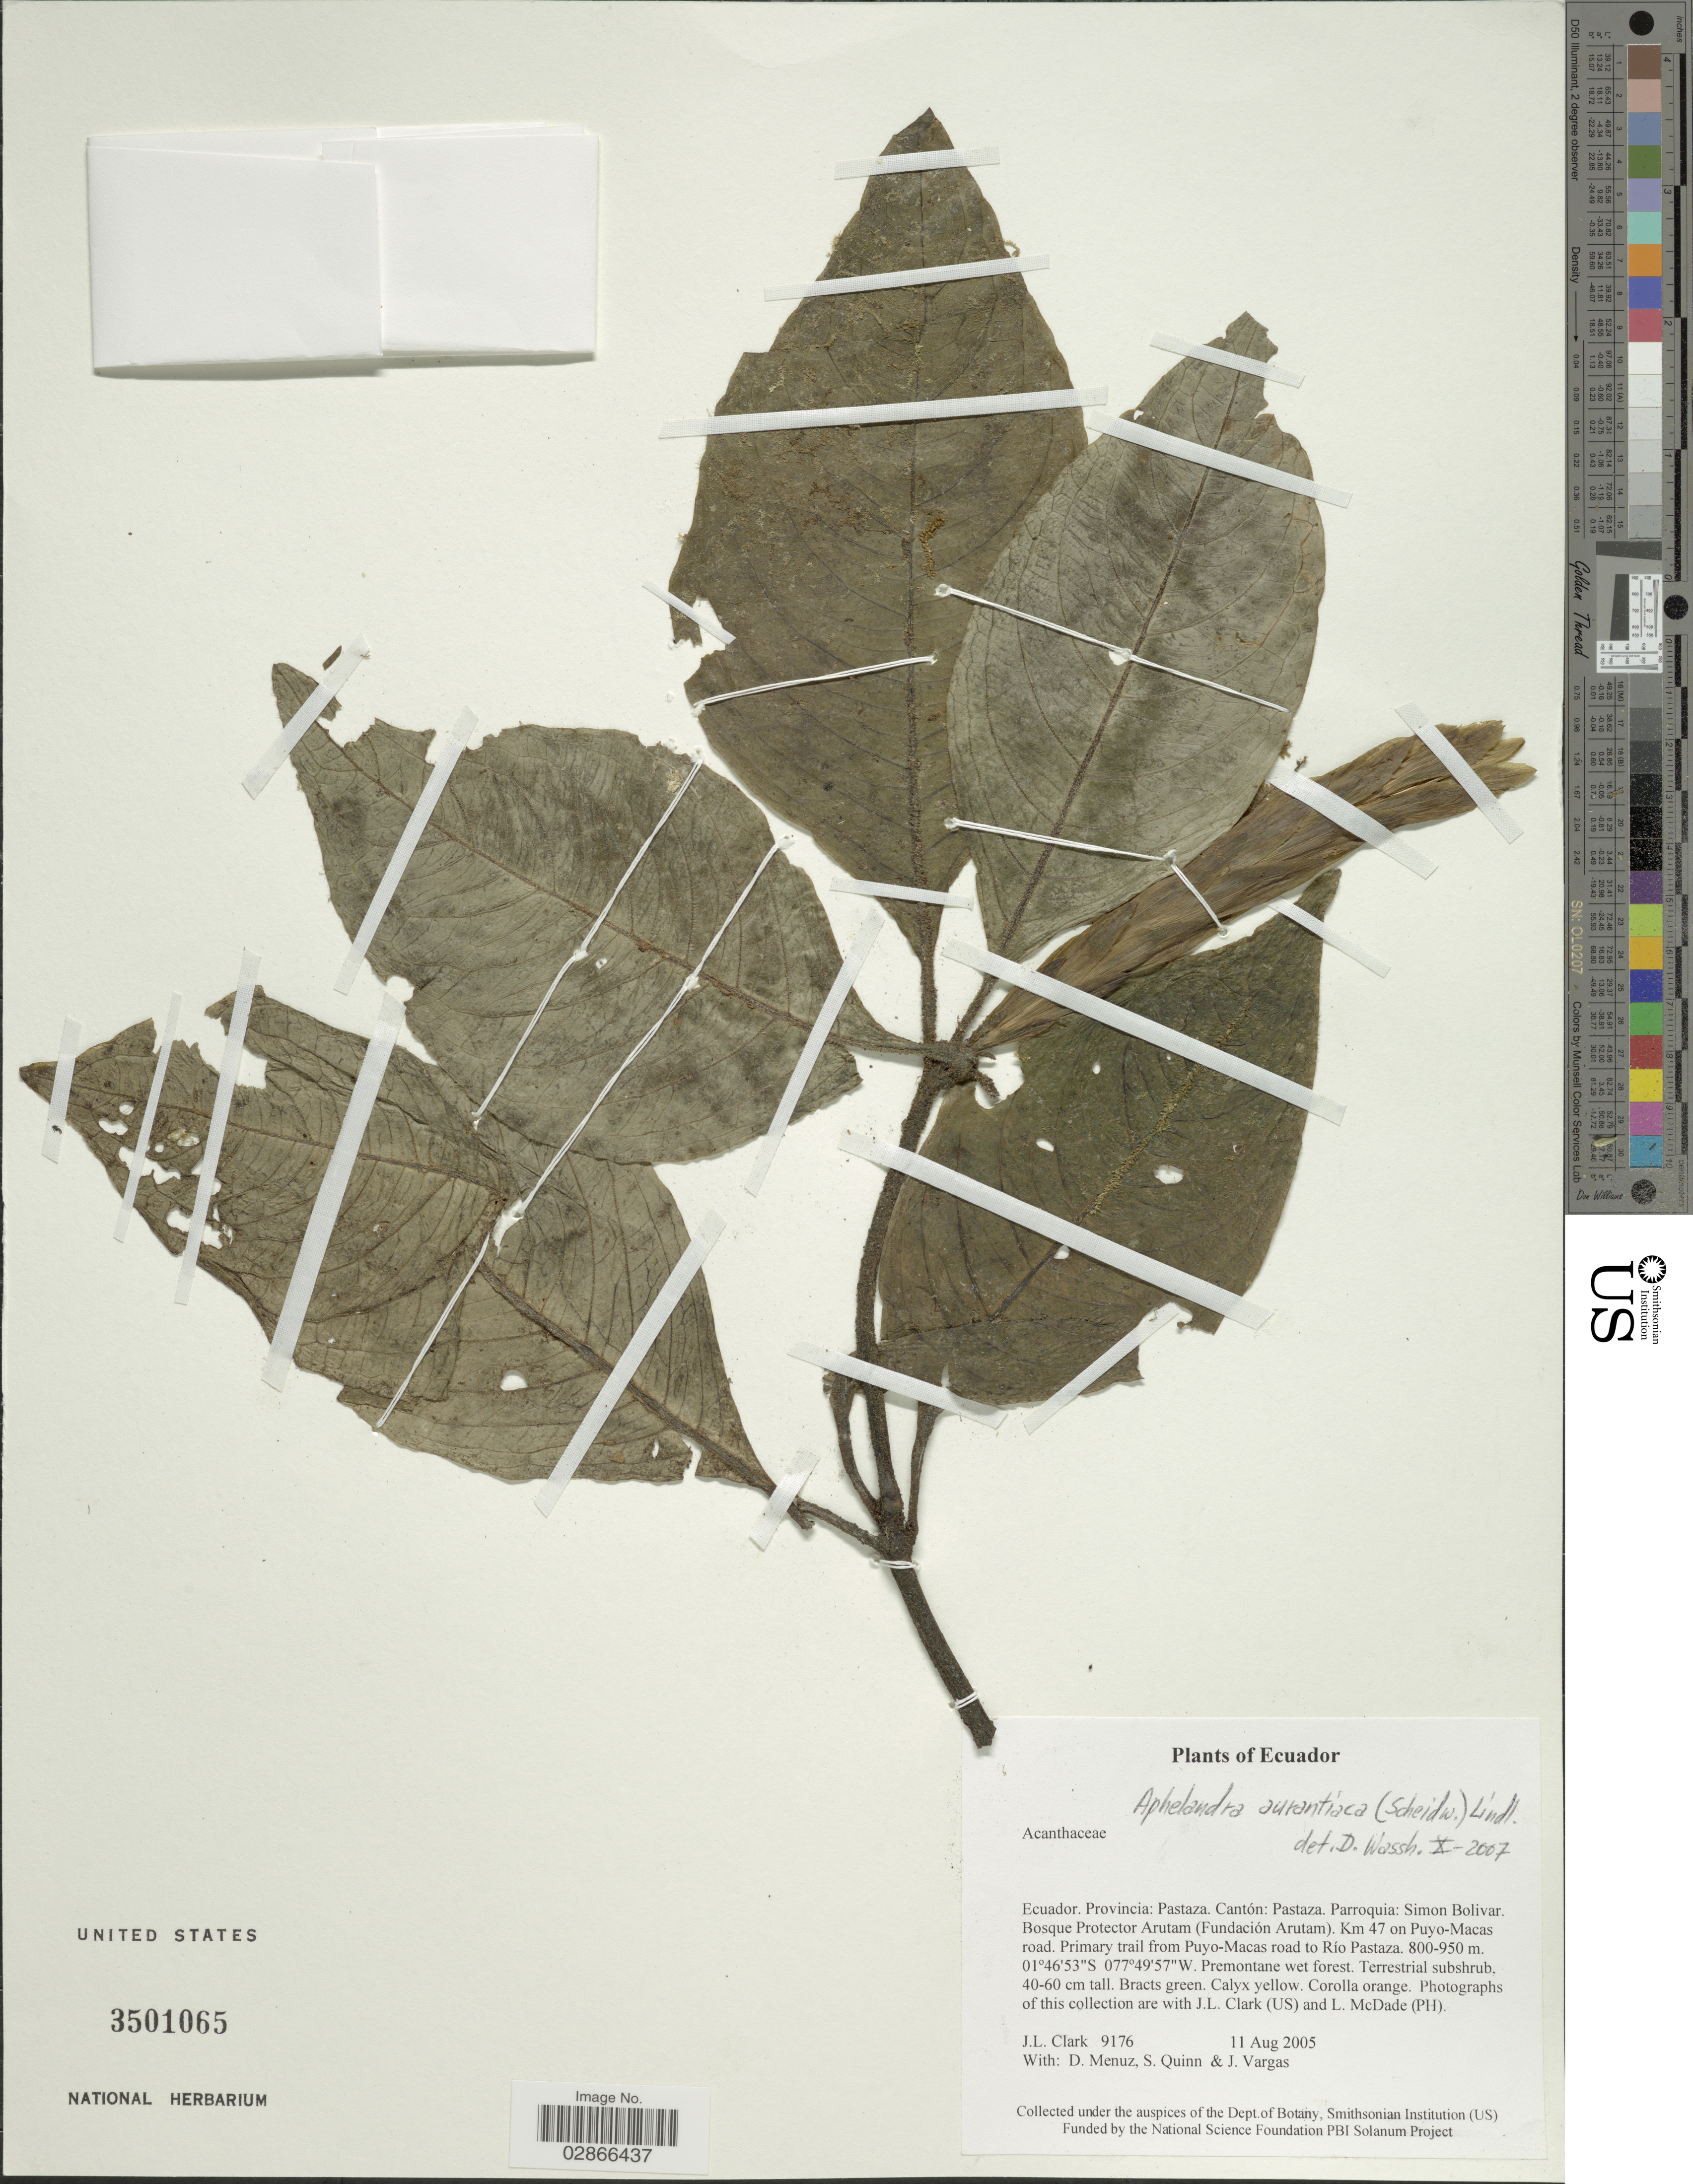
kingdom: Plantae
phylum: Tracheophyta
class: Magnoliopsida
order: Lamiales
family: Acanthaceae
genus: Aphelandra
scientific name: Aphelandra aurantiaca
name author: (Scheidw.) Lindl.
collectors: J. L. Clark, D. Menuz, S. Quinn & J. Vargas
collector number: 9176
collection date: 2005-08-11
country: Ecuador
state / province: Pastaza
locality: Cantón: Pastaza. Parroquia: Simon Bolivar. Bosque Protector Arutam (Fundación Arutam). Km 47 on Puyo-Macas road. Primary trail from Puyo-Macas road to Río Pastaza.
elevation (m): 800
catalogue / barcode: US 3501065